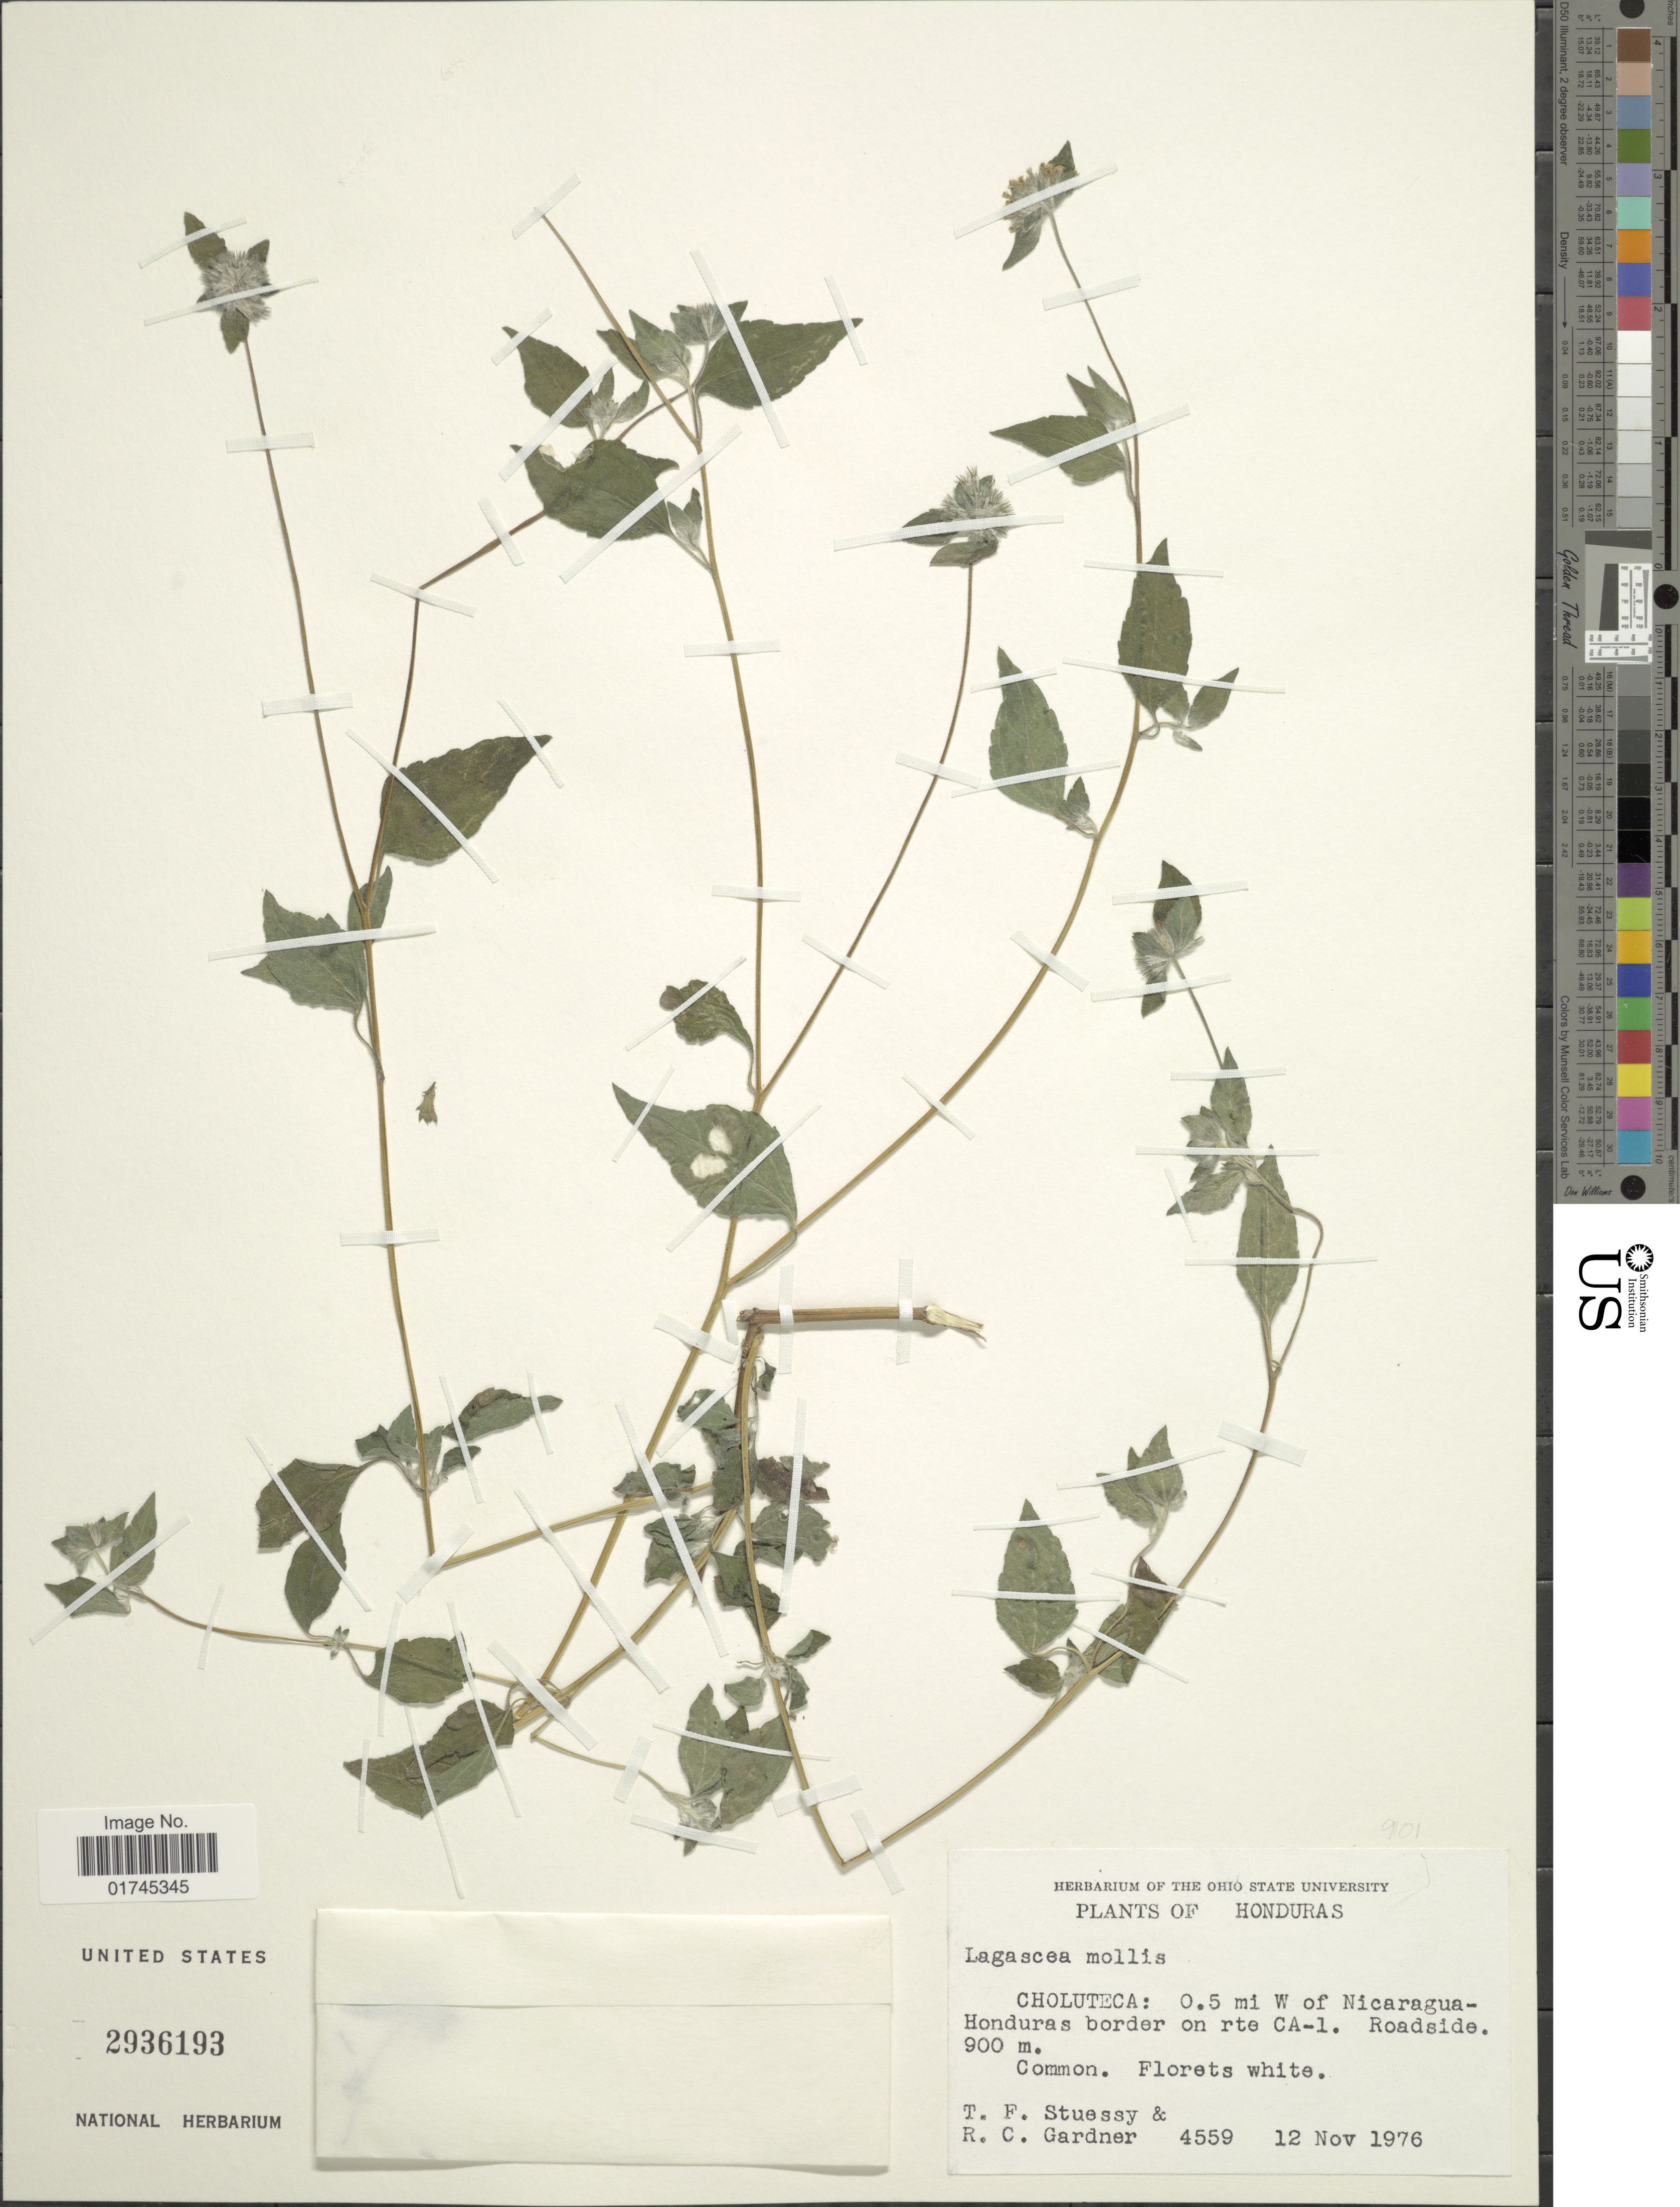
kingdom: Plantae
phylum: Tracheophyta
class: Magnoliopsida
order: Asterales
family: Asteraceae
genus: Lagascea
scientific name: Lagascea mollis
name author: Cav.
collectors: T. Stuessy & R. C. Gardner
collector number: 4559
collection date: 1976-11-12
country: Honduras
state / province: Choluteca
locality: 0.5 mi W of Nicaragua-Honduras border on rte CA-1, roadside.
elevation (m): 900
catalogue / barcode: US 2936193